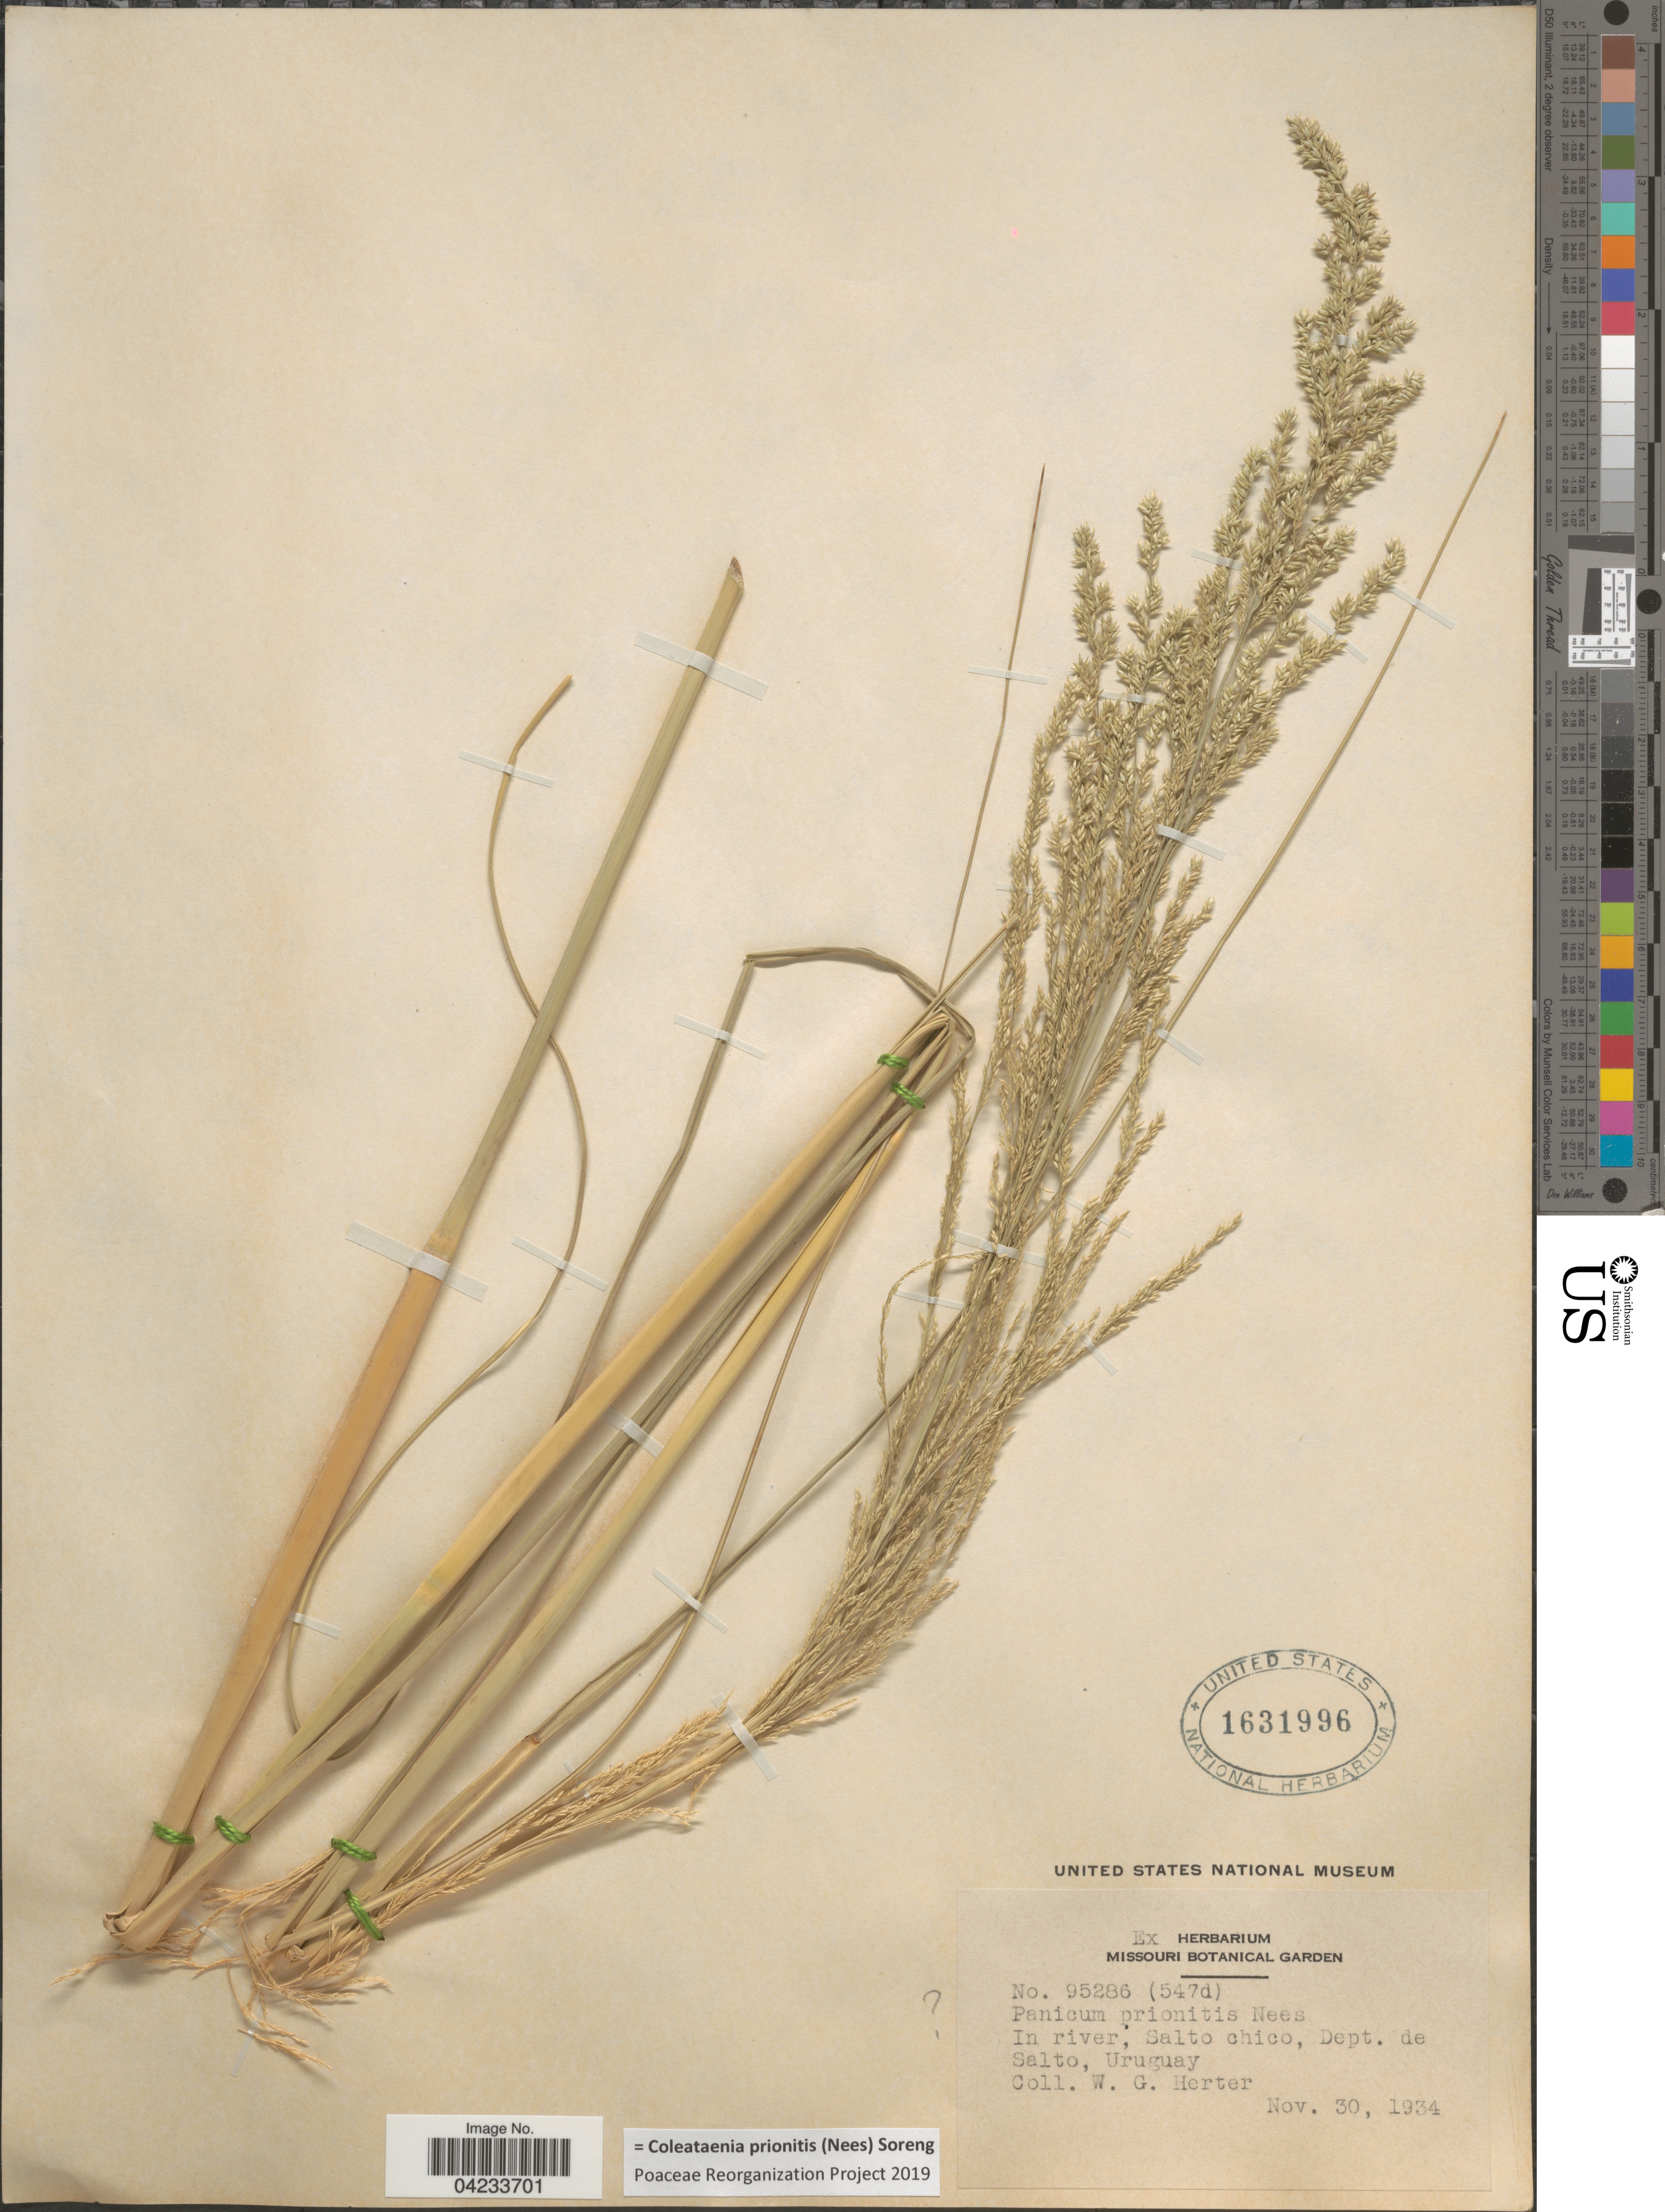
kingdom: Plantae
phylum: Tracheophyta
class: Liliopsida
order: Poales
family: Poaceae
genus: Coleataenia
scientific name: Coleataenia prionitis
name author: (Nees) Soreng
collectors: W. G. Herter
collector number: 95286/(547d)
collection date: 1934-11-30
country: Uruguay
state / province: Salto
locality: In river, Salto chico, Dept. de Salto.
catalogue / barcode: US 1631996